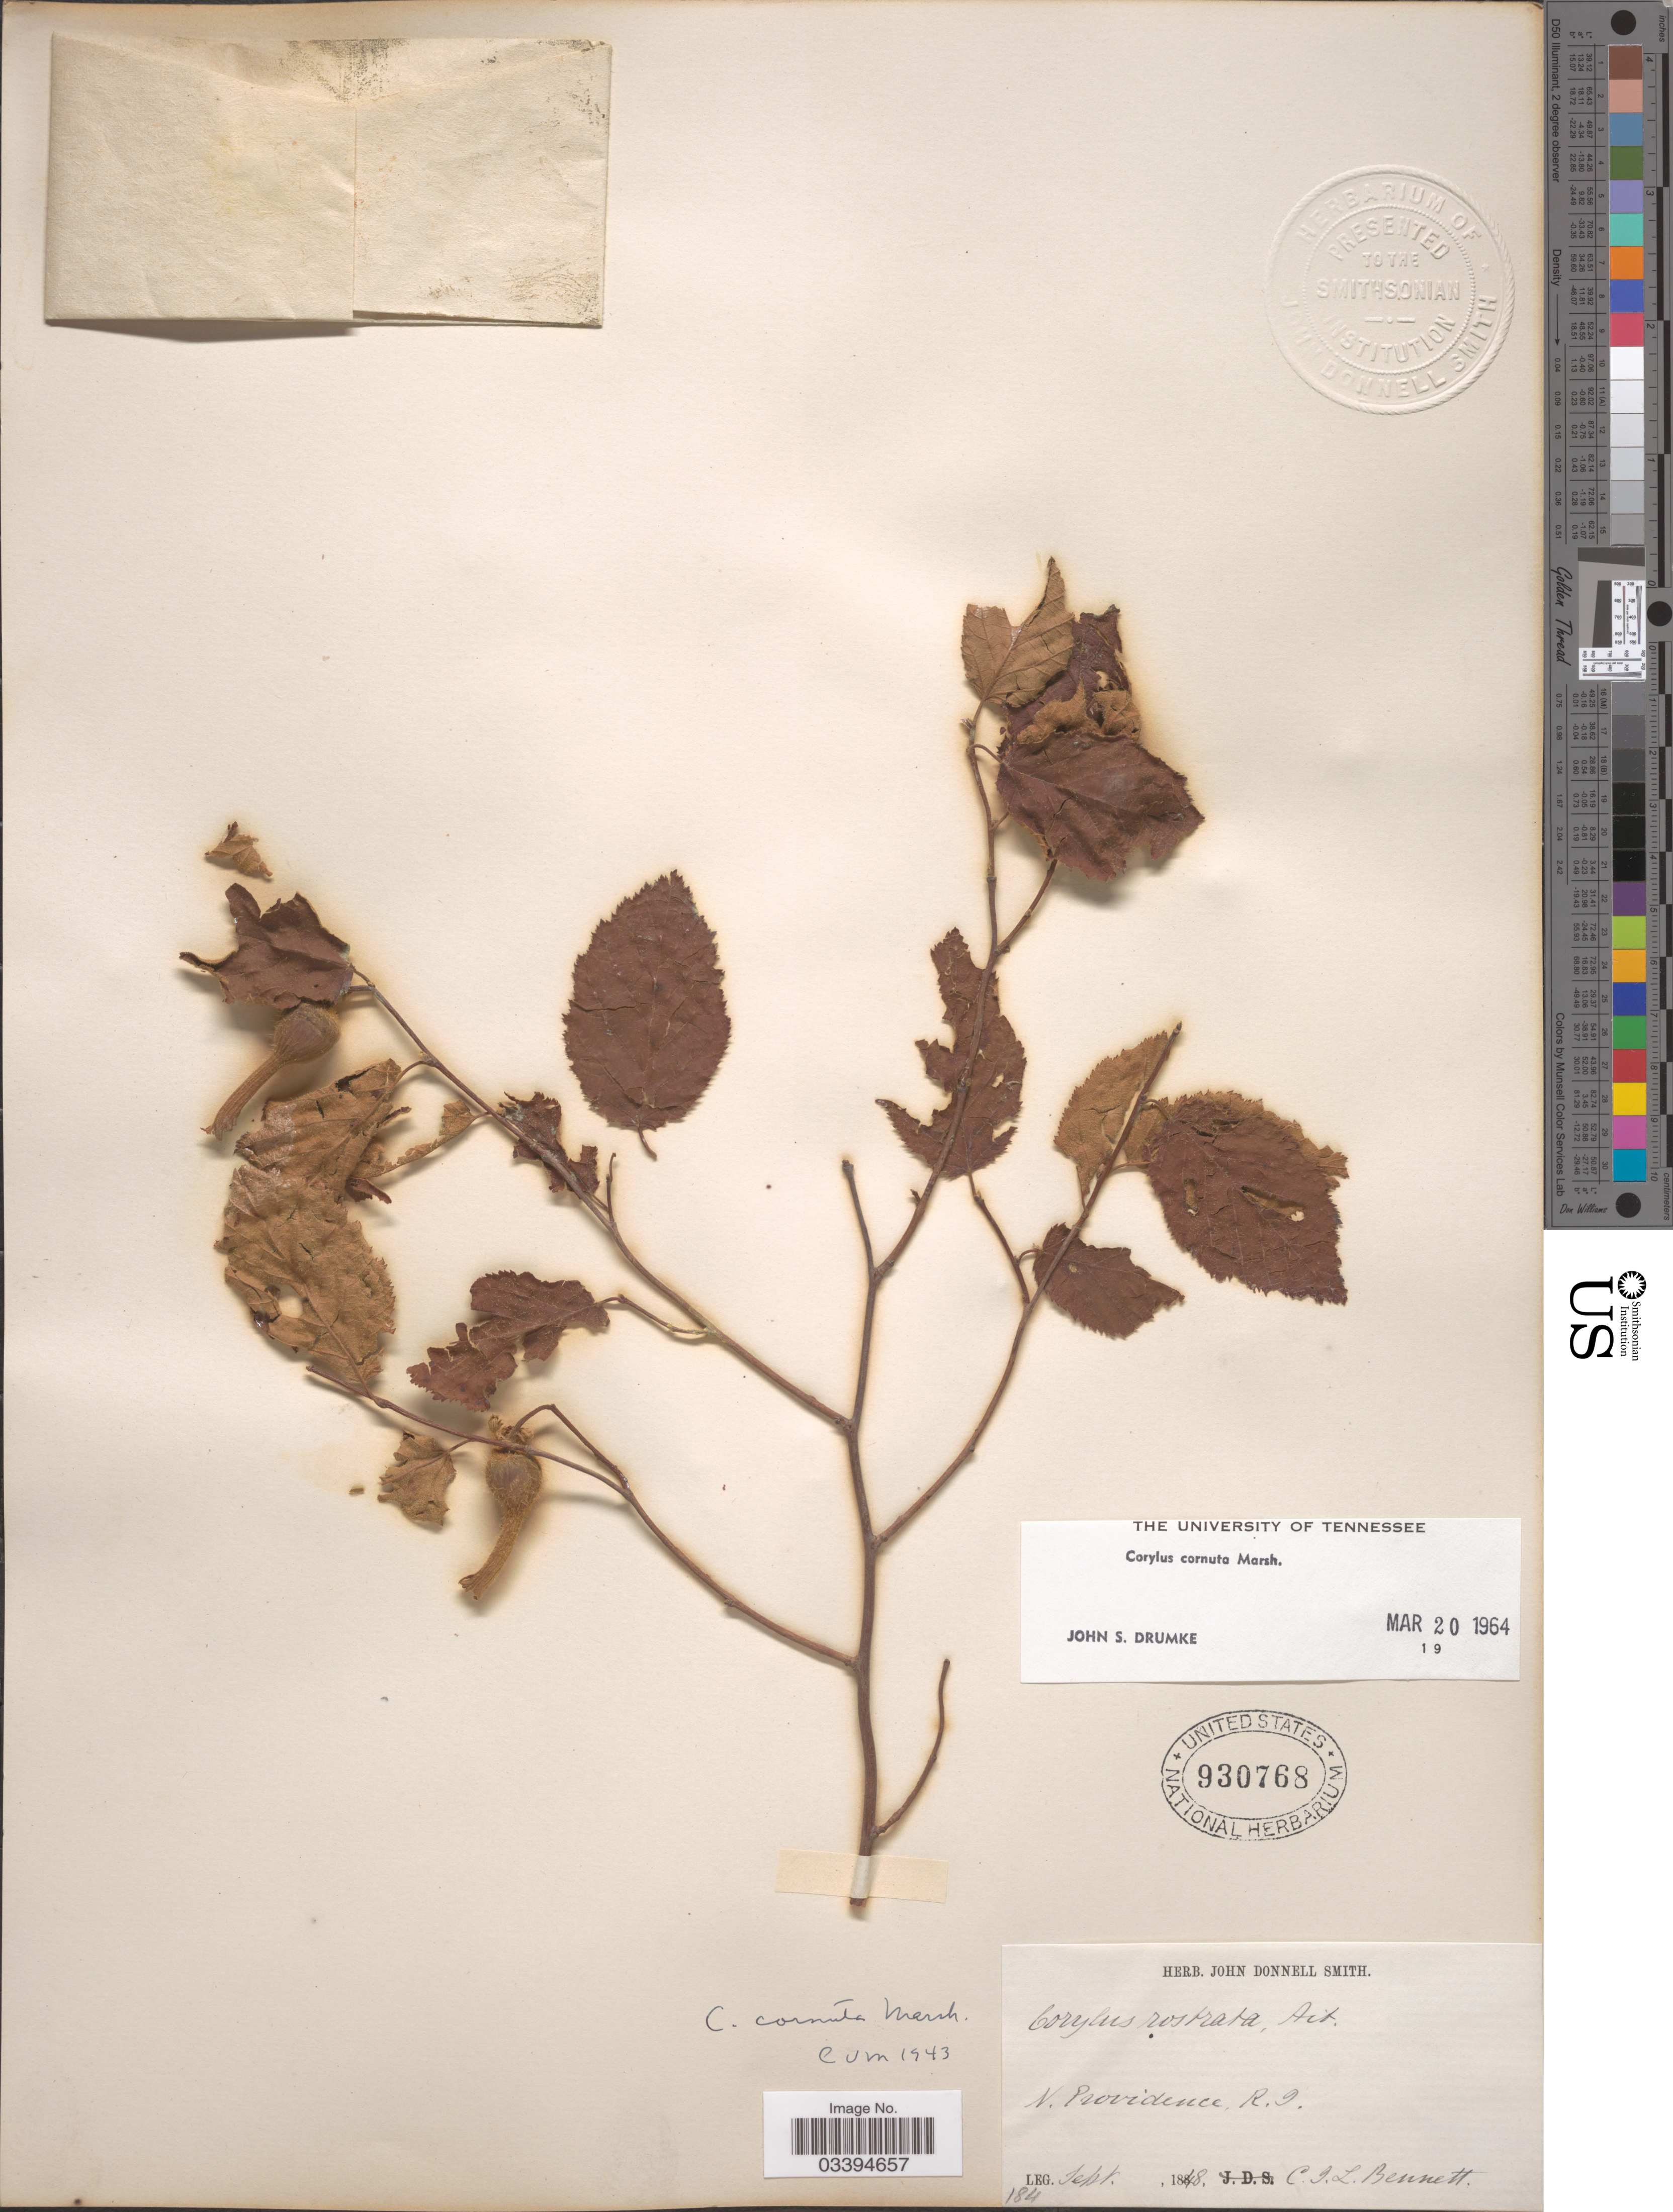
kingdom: Plantae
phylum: Tracheophyta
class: Magnoliopsida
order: Fagales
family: Betulaceae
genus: Corylus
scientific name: Corylus cornuta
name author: Marshall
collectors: J. Bennett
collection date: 1848-09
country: United States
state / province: Rhode Island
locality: N. Providence R. I.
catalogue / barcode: US 930768